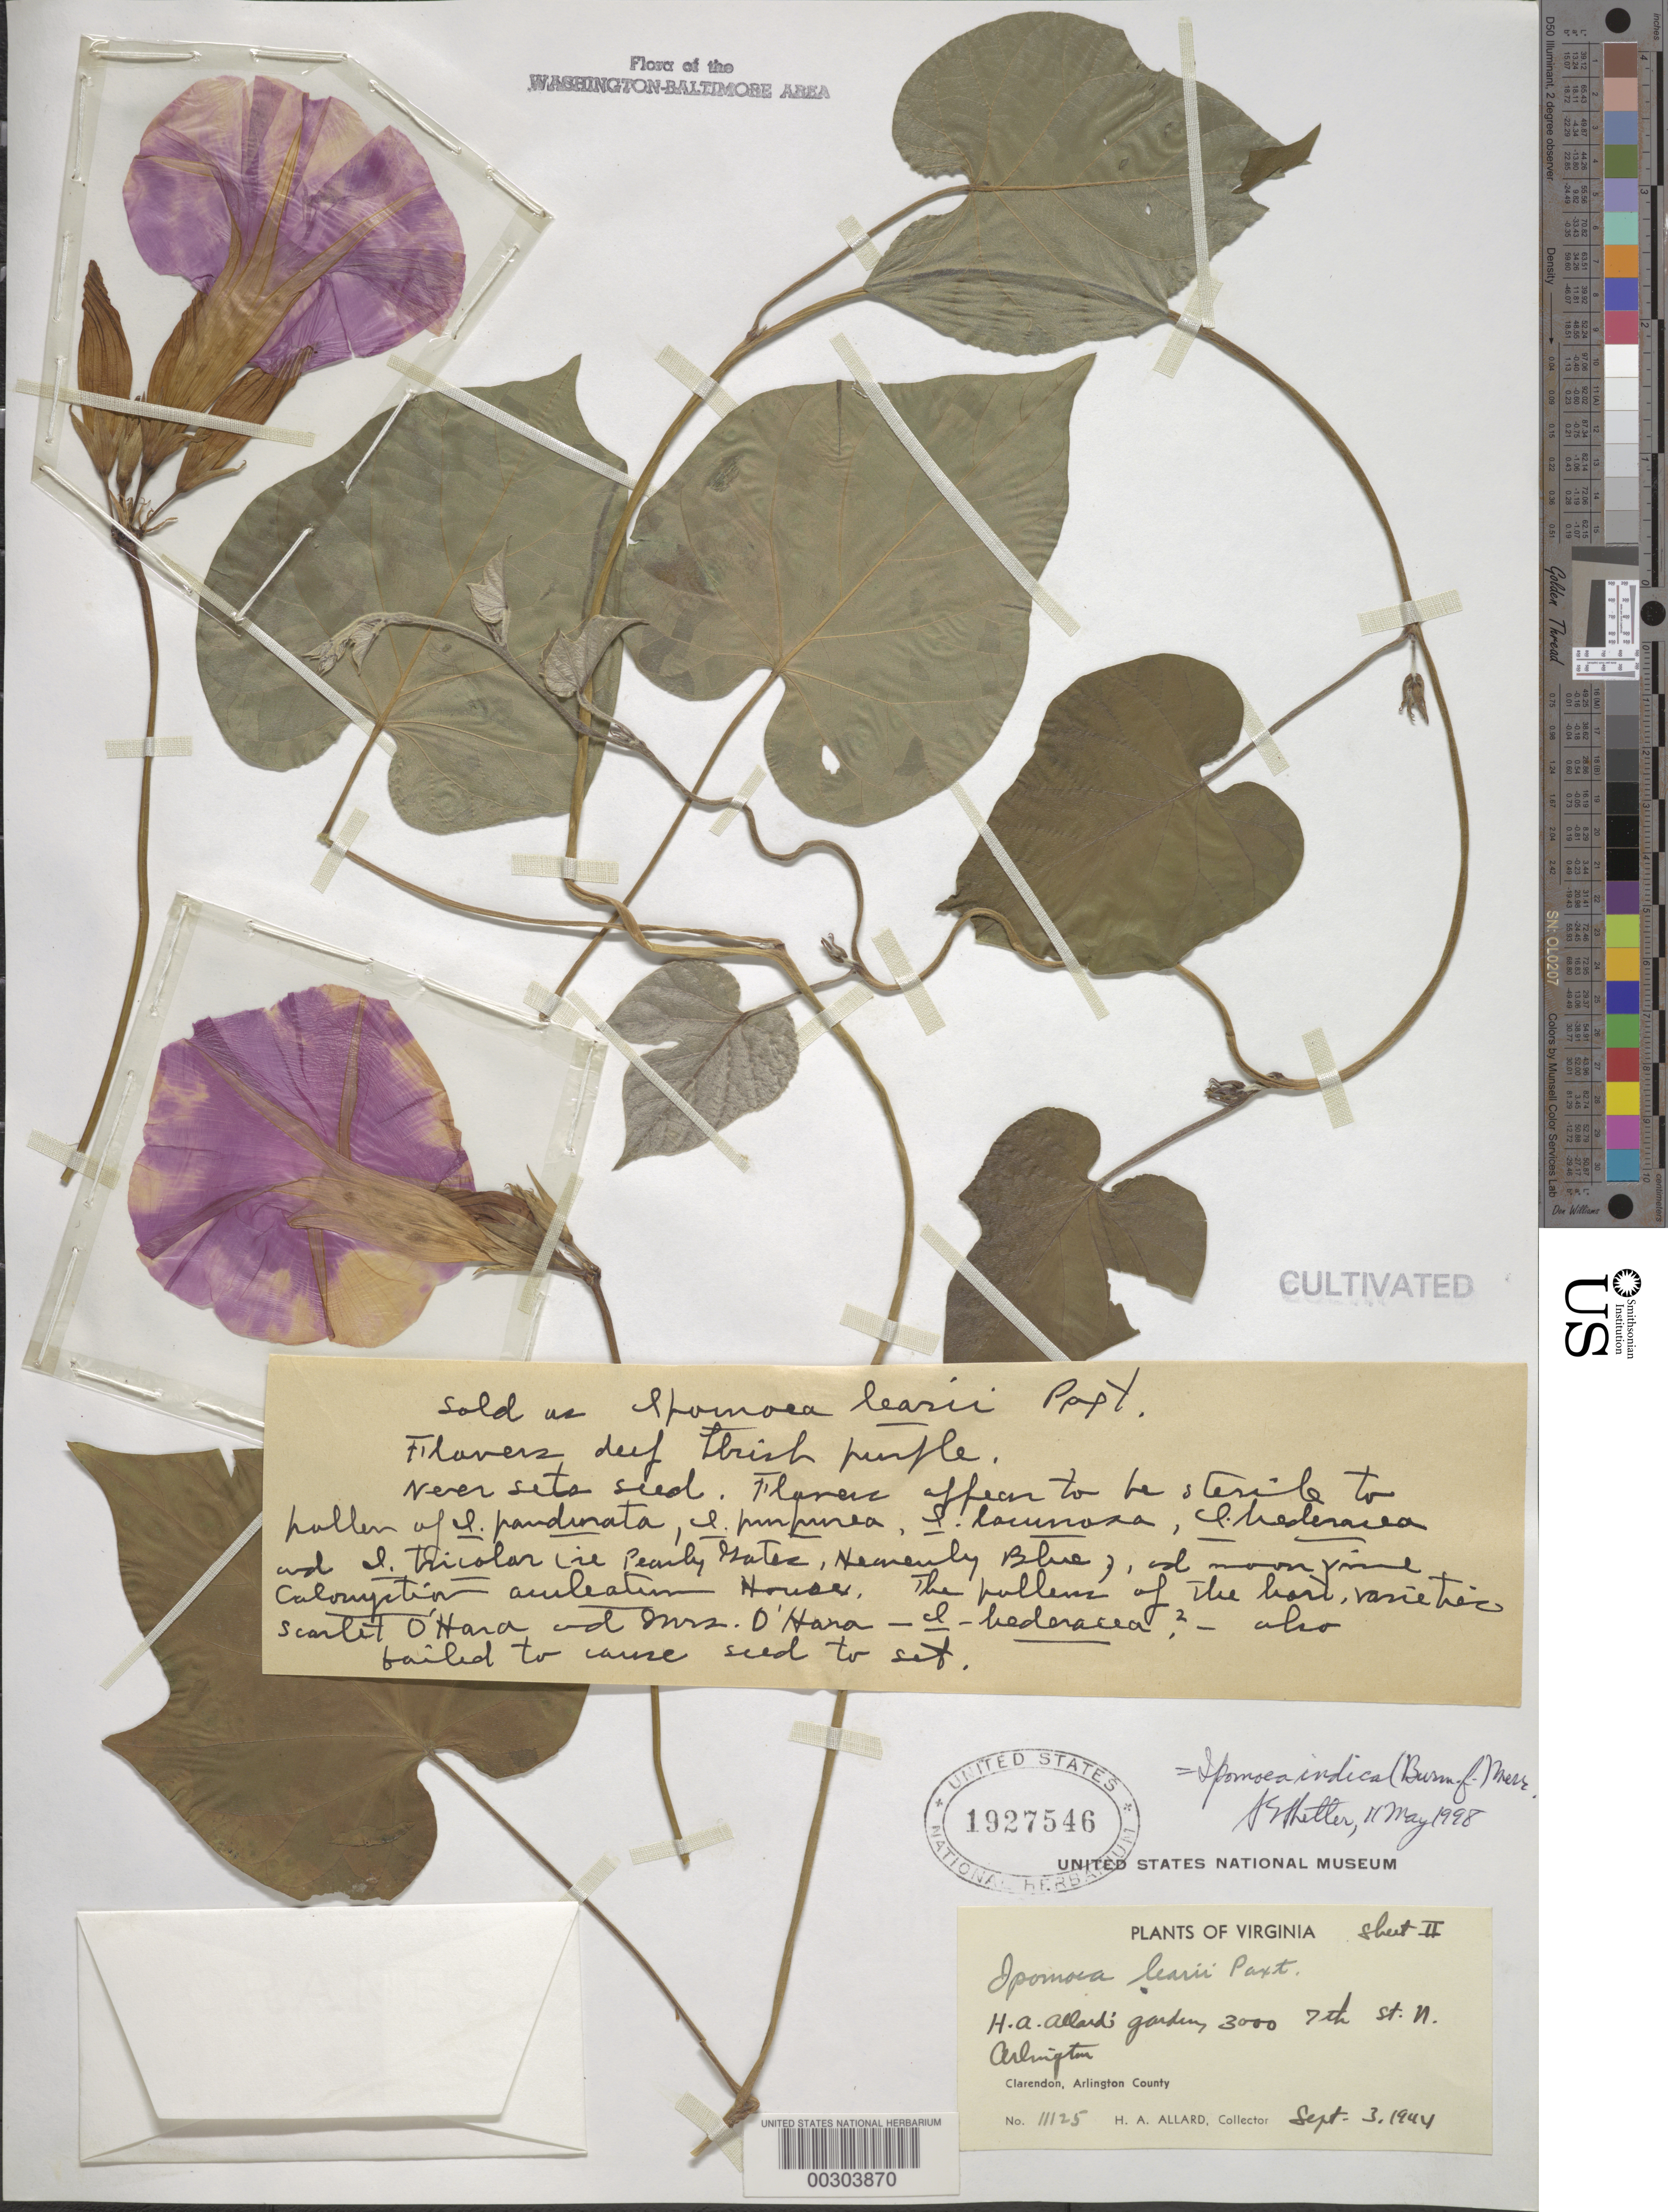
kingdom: Plantae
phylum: Tracheophyta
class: Magnoliopsida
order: Solanales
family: Convolvulaceae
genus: Ipomoea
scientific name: Ipomoea indica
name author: (Burm.) Merr.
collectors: H. A. Allard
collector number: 11125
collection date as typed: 03 Sep 1944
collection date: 1944-09-03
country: United States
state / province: Virginia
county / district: Arlington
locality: Arlington, 3000 7th St N, H.A. Allard's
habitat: Garden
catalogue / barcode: US 1927546